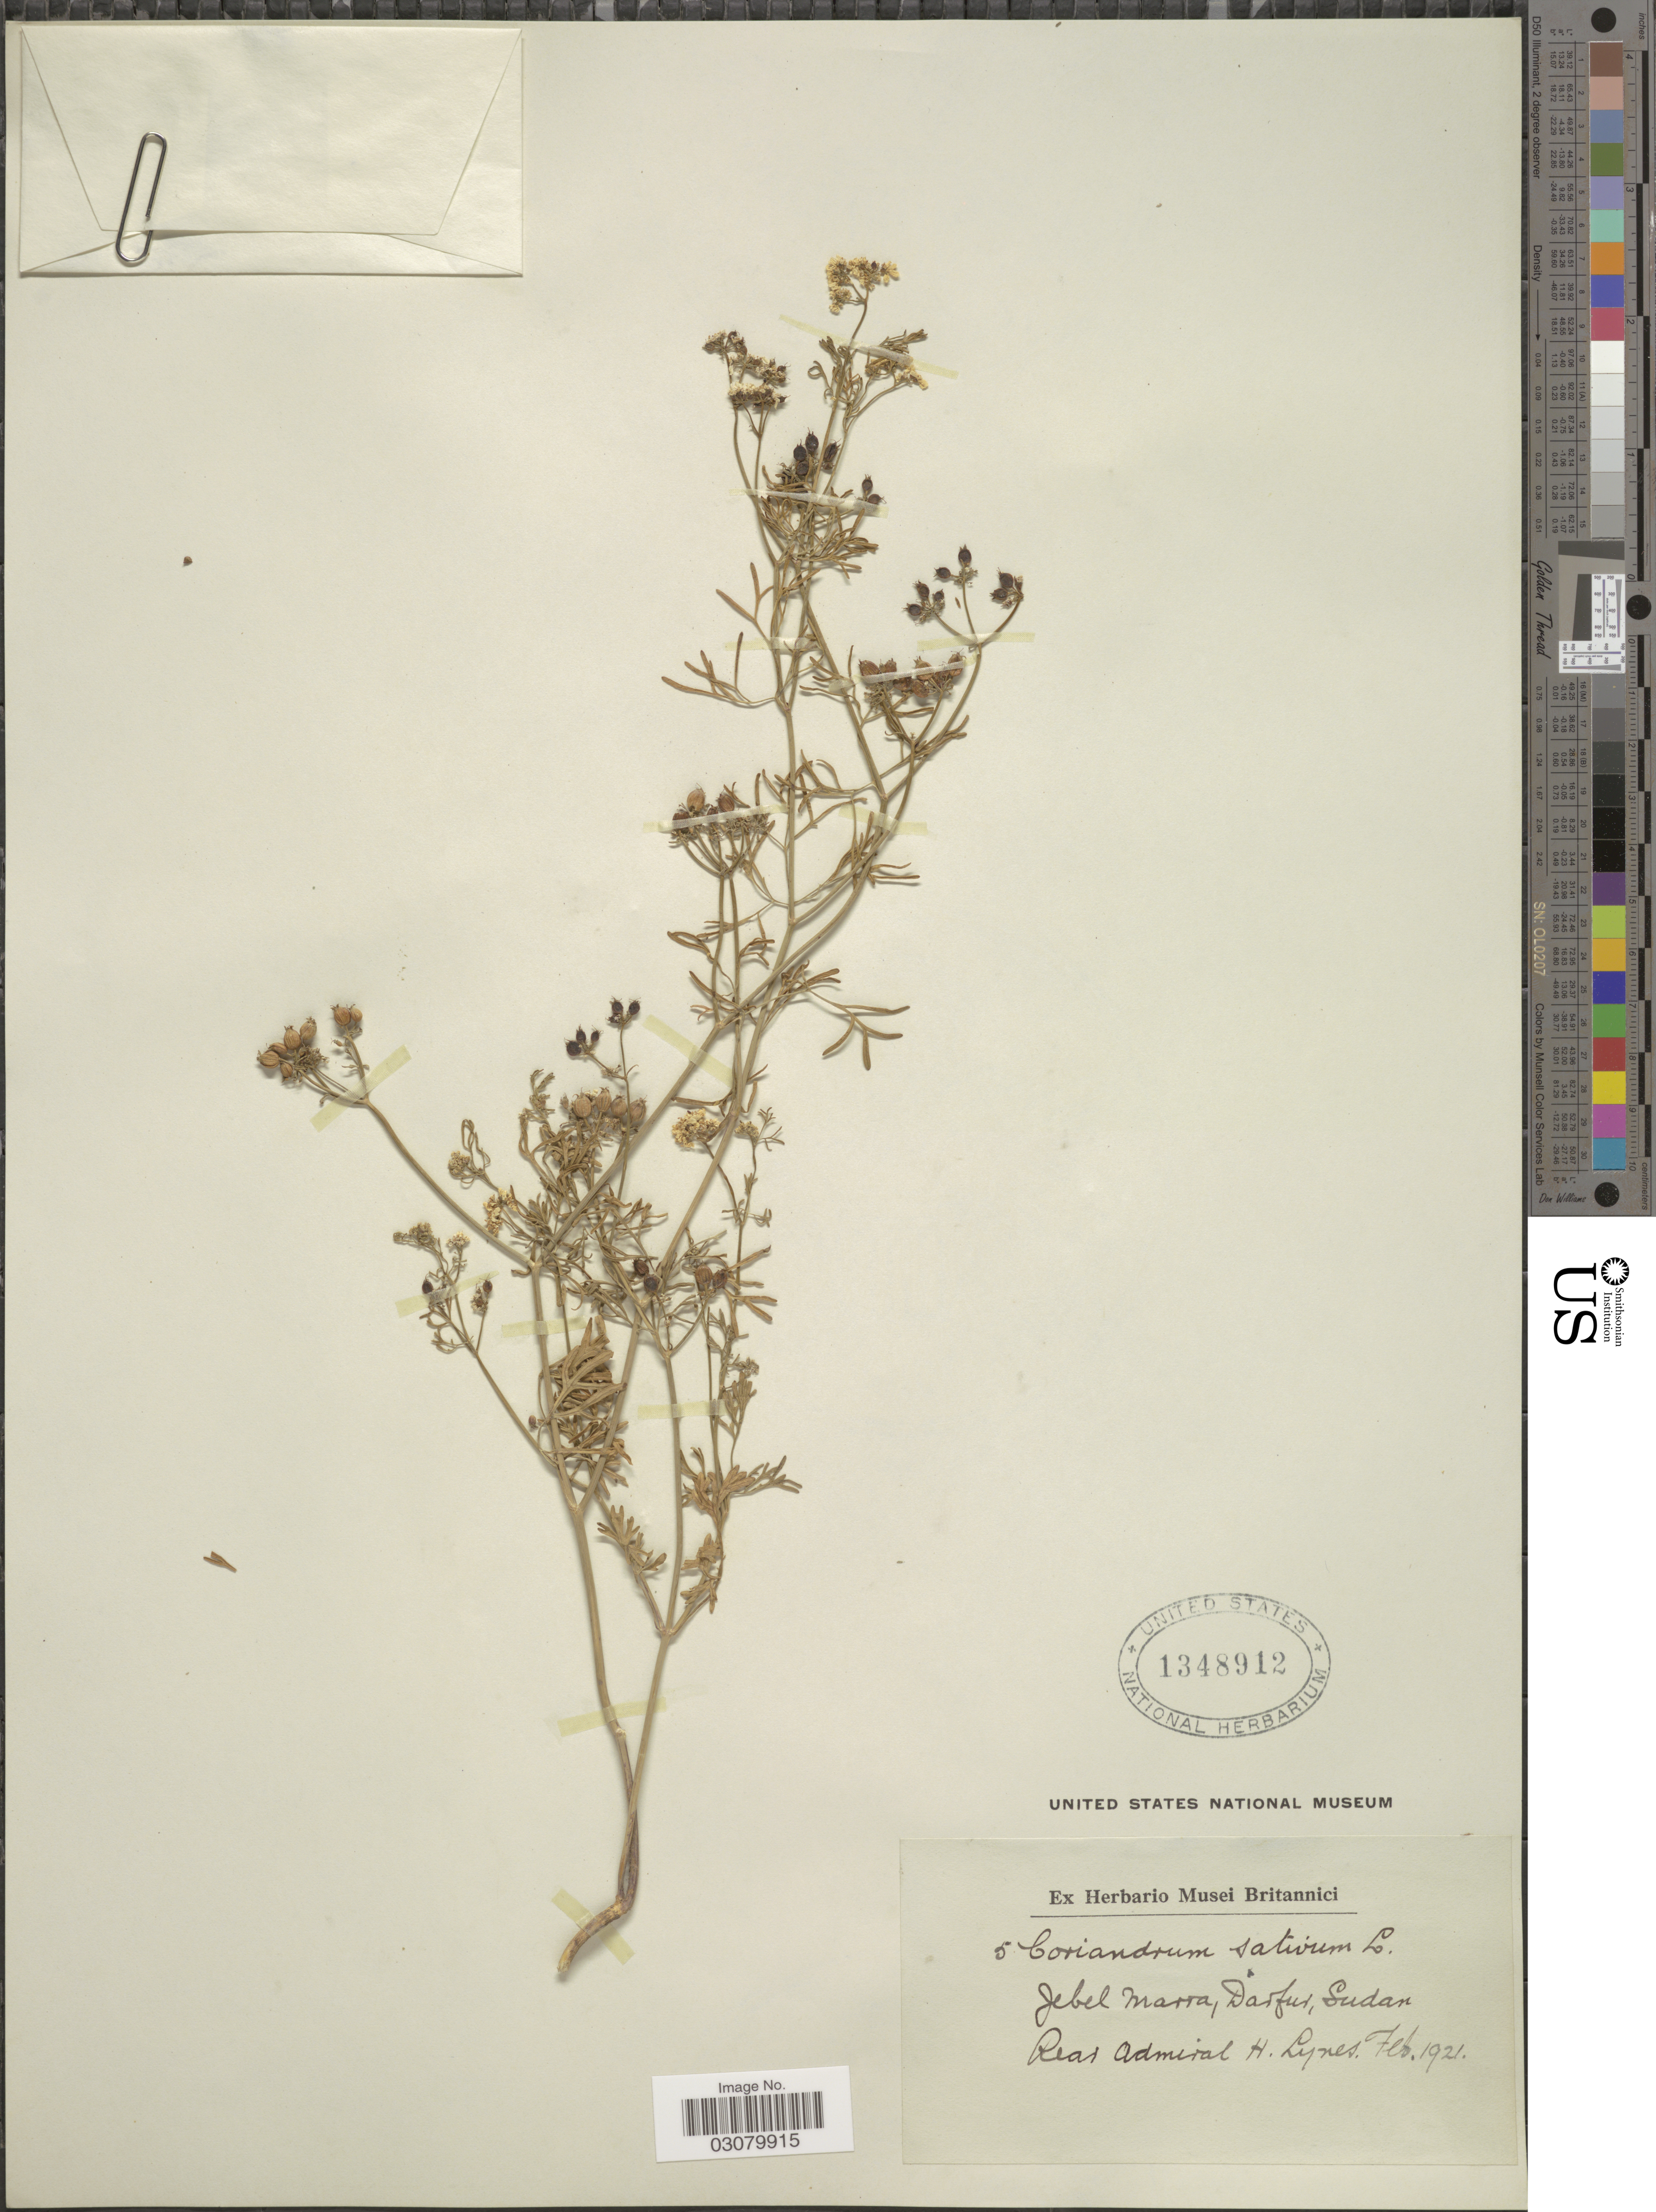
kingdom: Plantae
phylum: Tracheophyta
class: Magnoliopsida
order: Apiales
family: Apiaceae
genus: Coriandrum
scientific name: Coriandrum sativum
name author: L.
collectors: H. Lynes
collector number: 5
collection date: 1921-02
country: Sudan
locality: Jebel Marra, Darfur.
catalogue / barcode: US 1348912